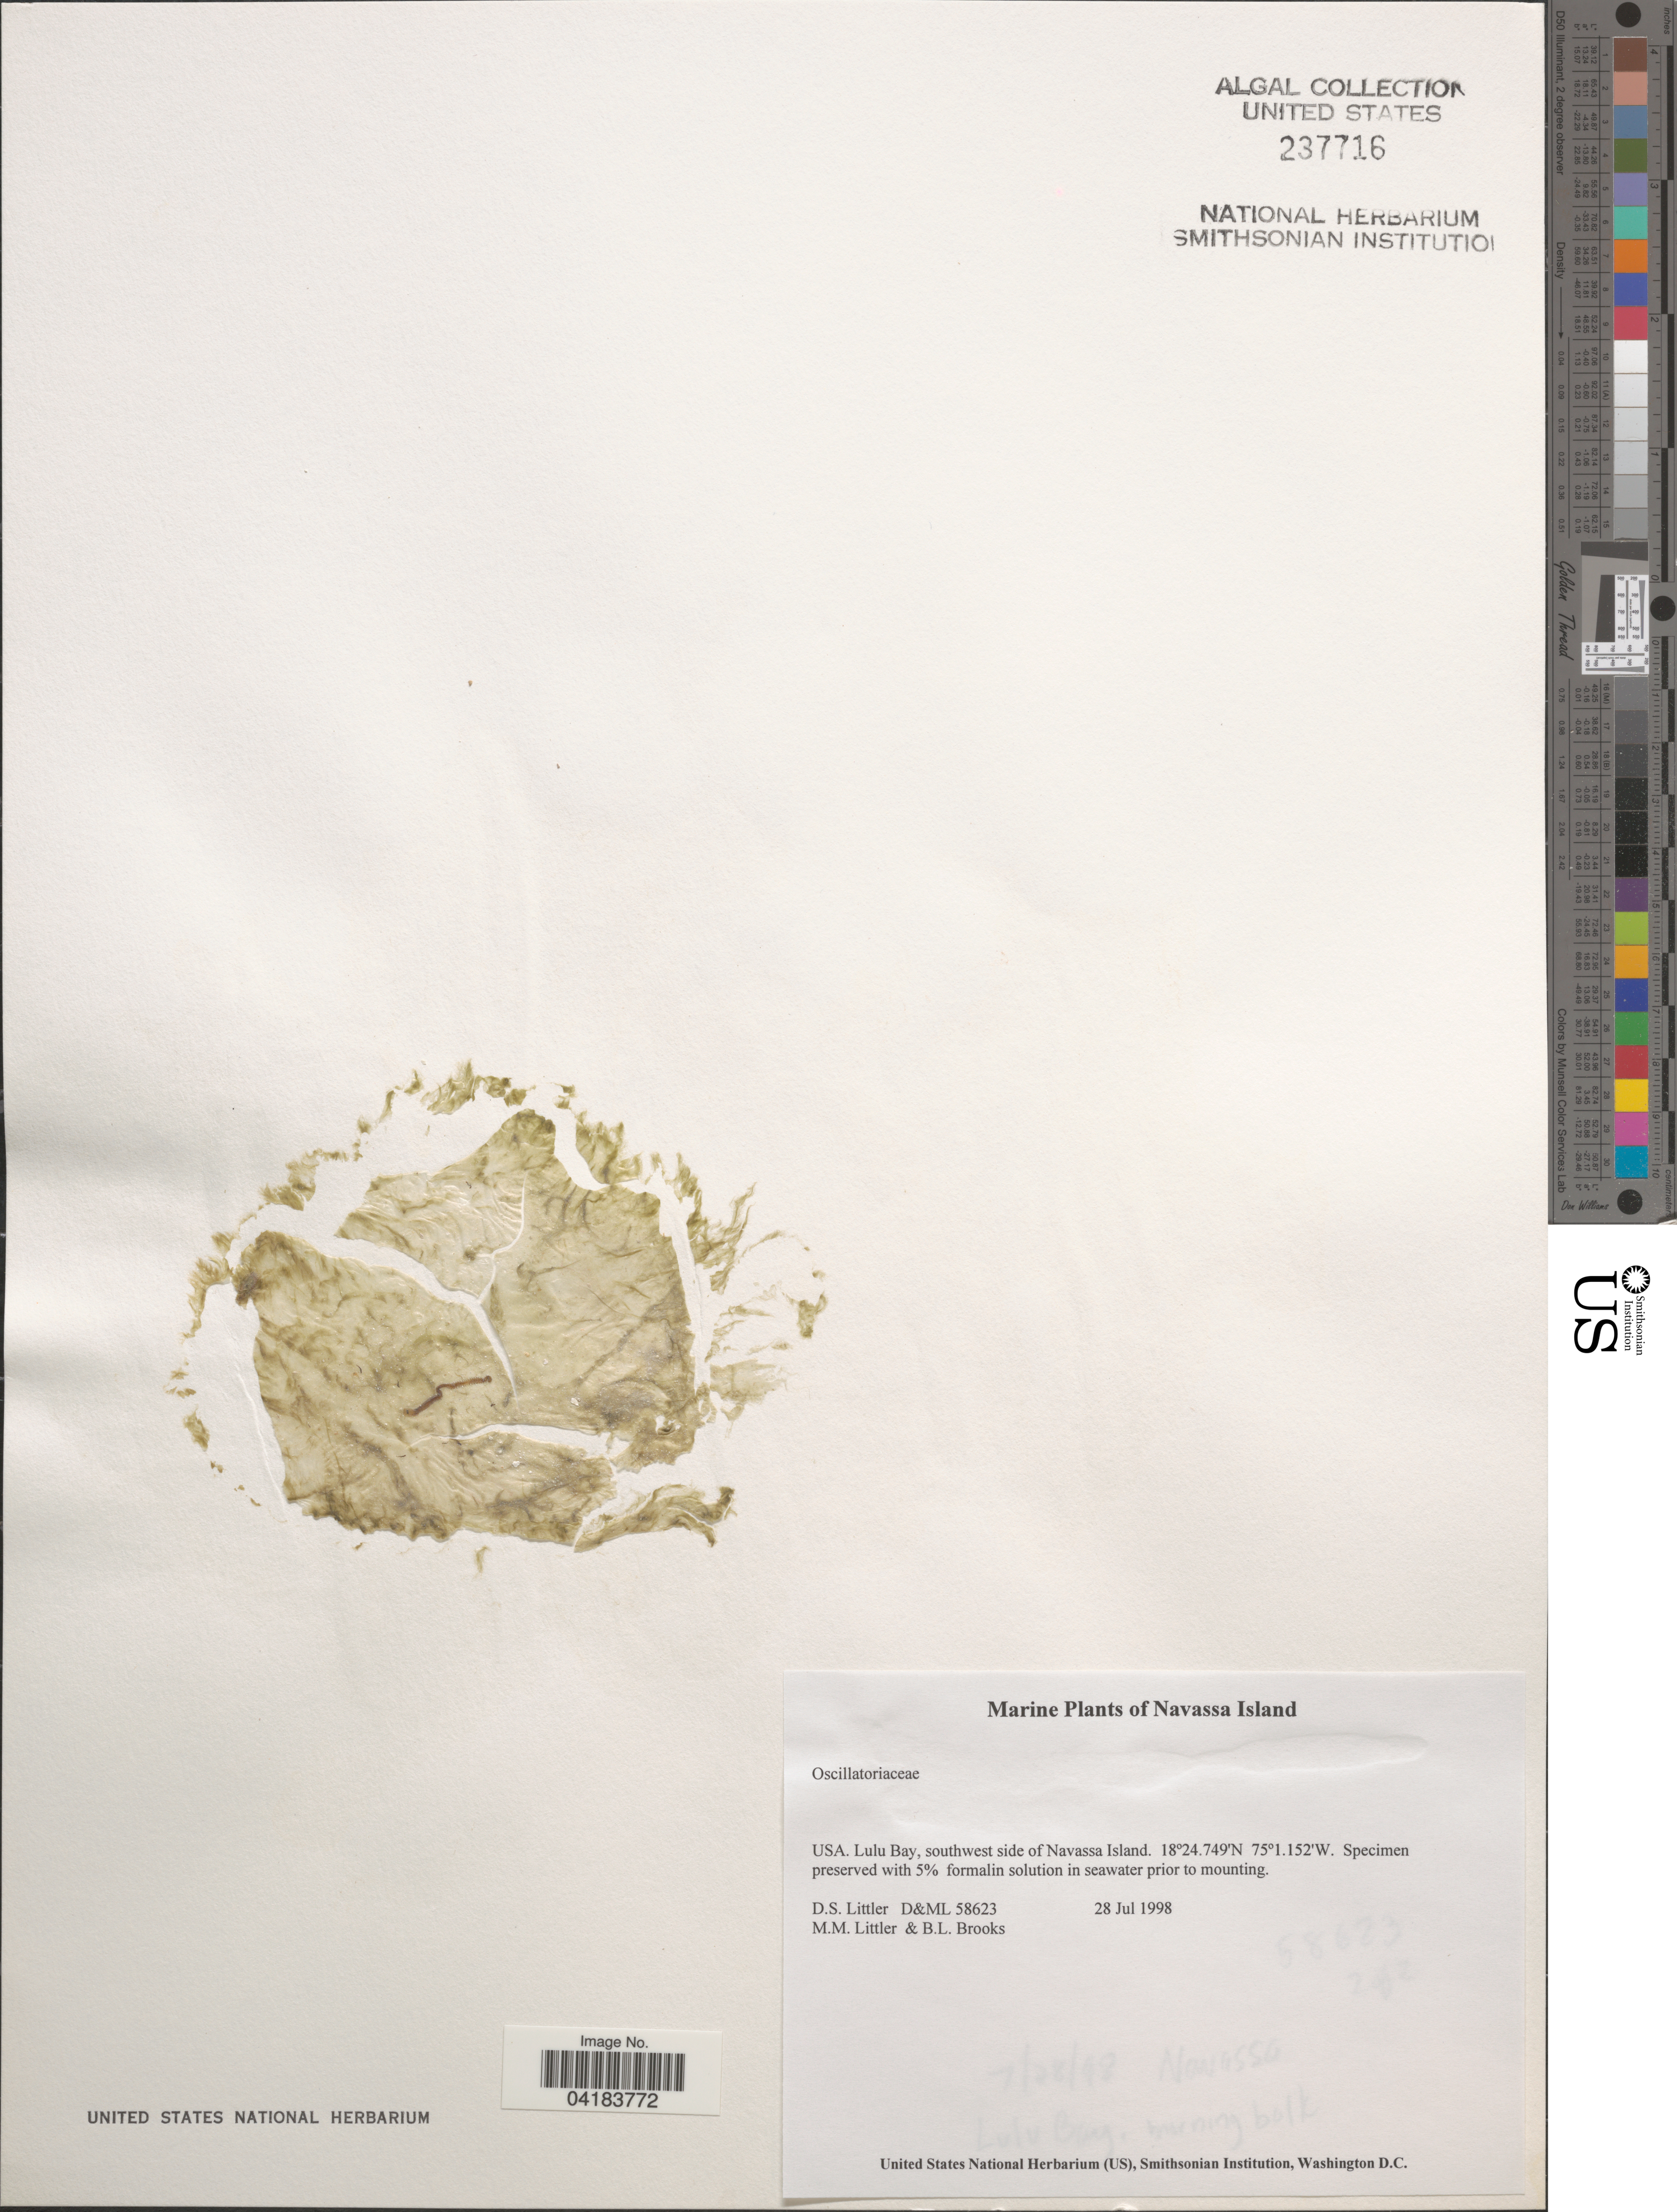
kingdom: Bacteria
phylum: Cyanobacteria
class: Cyanobacteriia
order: Cyanobacteriales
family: Oscillatoriaceae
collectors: D. S. Littler & B. Brooks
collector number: D&ML58623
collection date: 1998-07-28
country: Navassa Island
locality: USA. Lulu Bay, southwest side of Navassa Island.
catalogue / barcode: US 237716